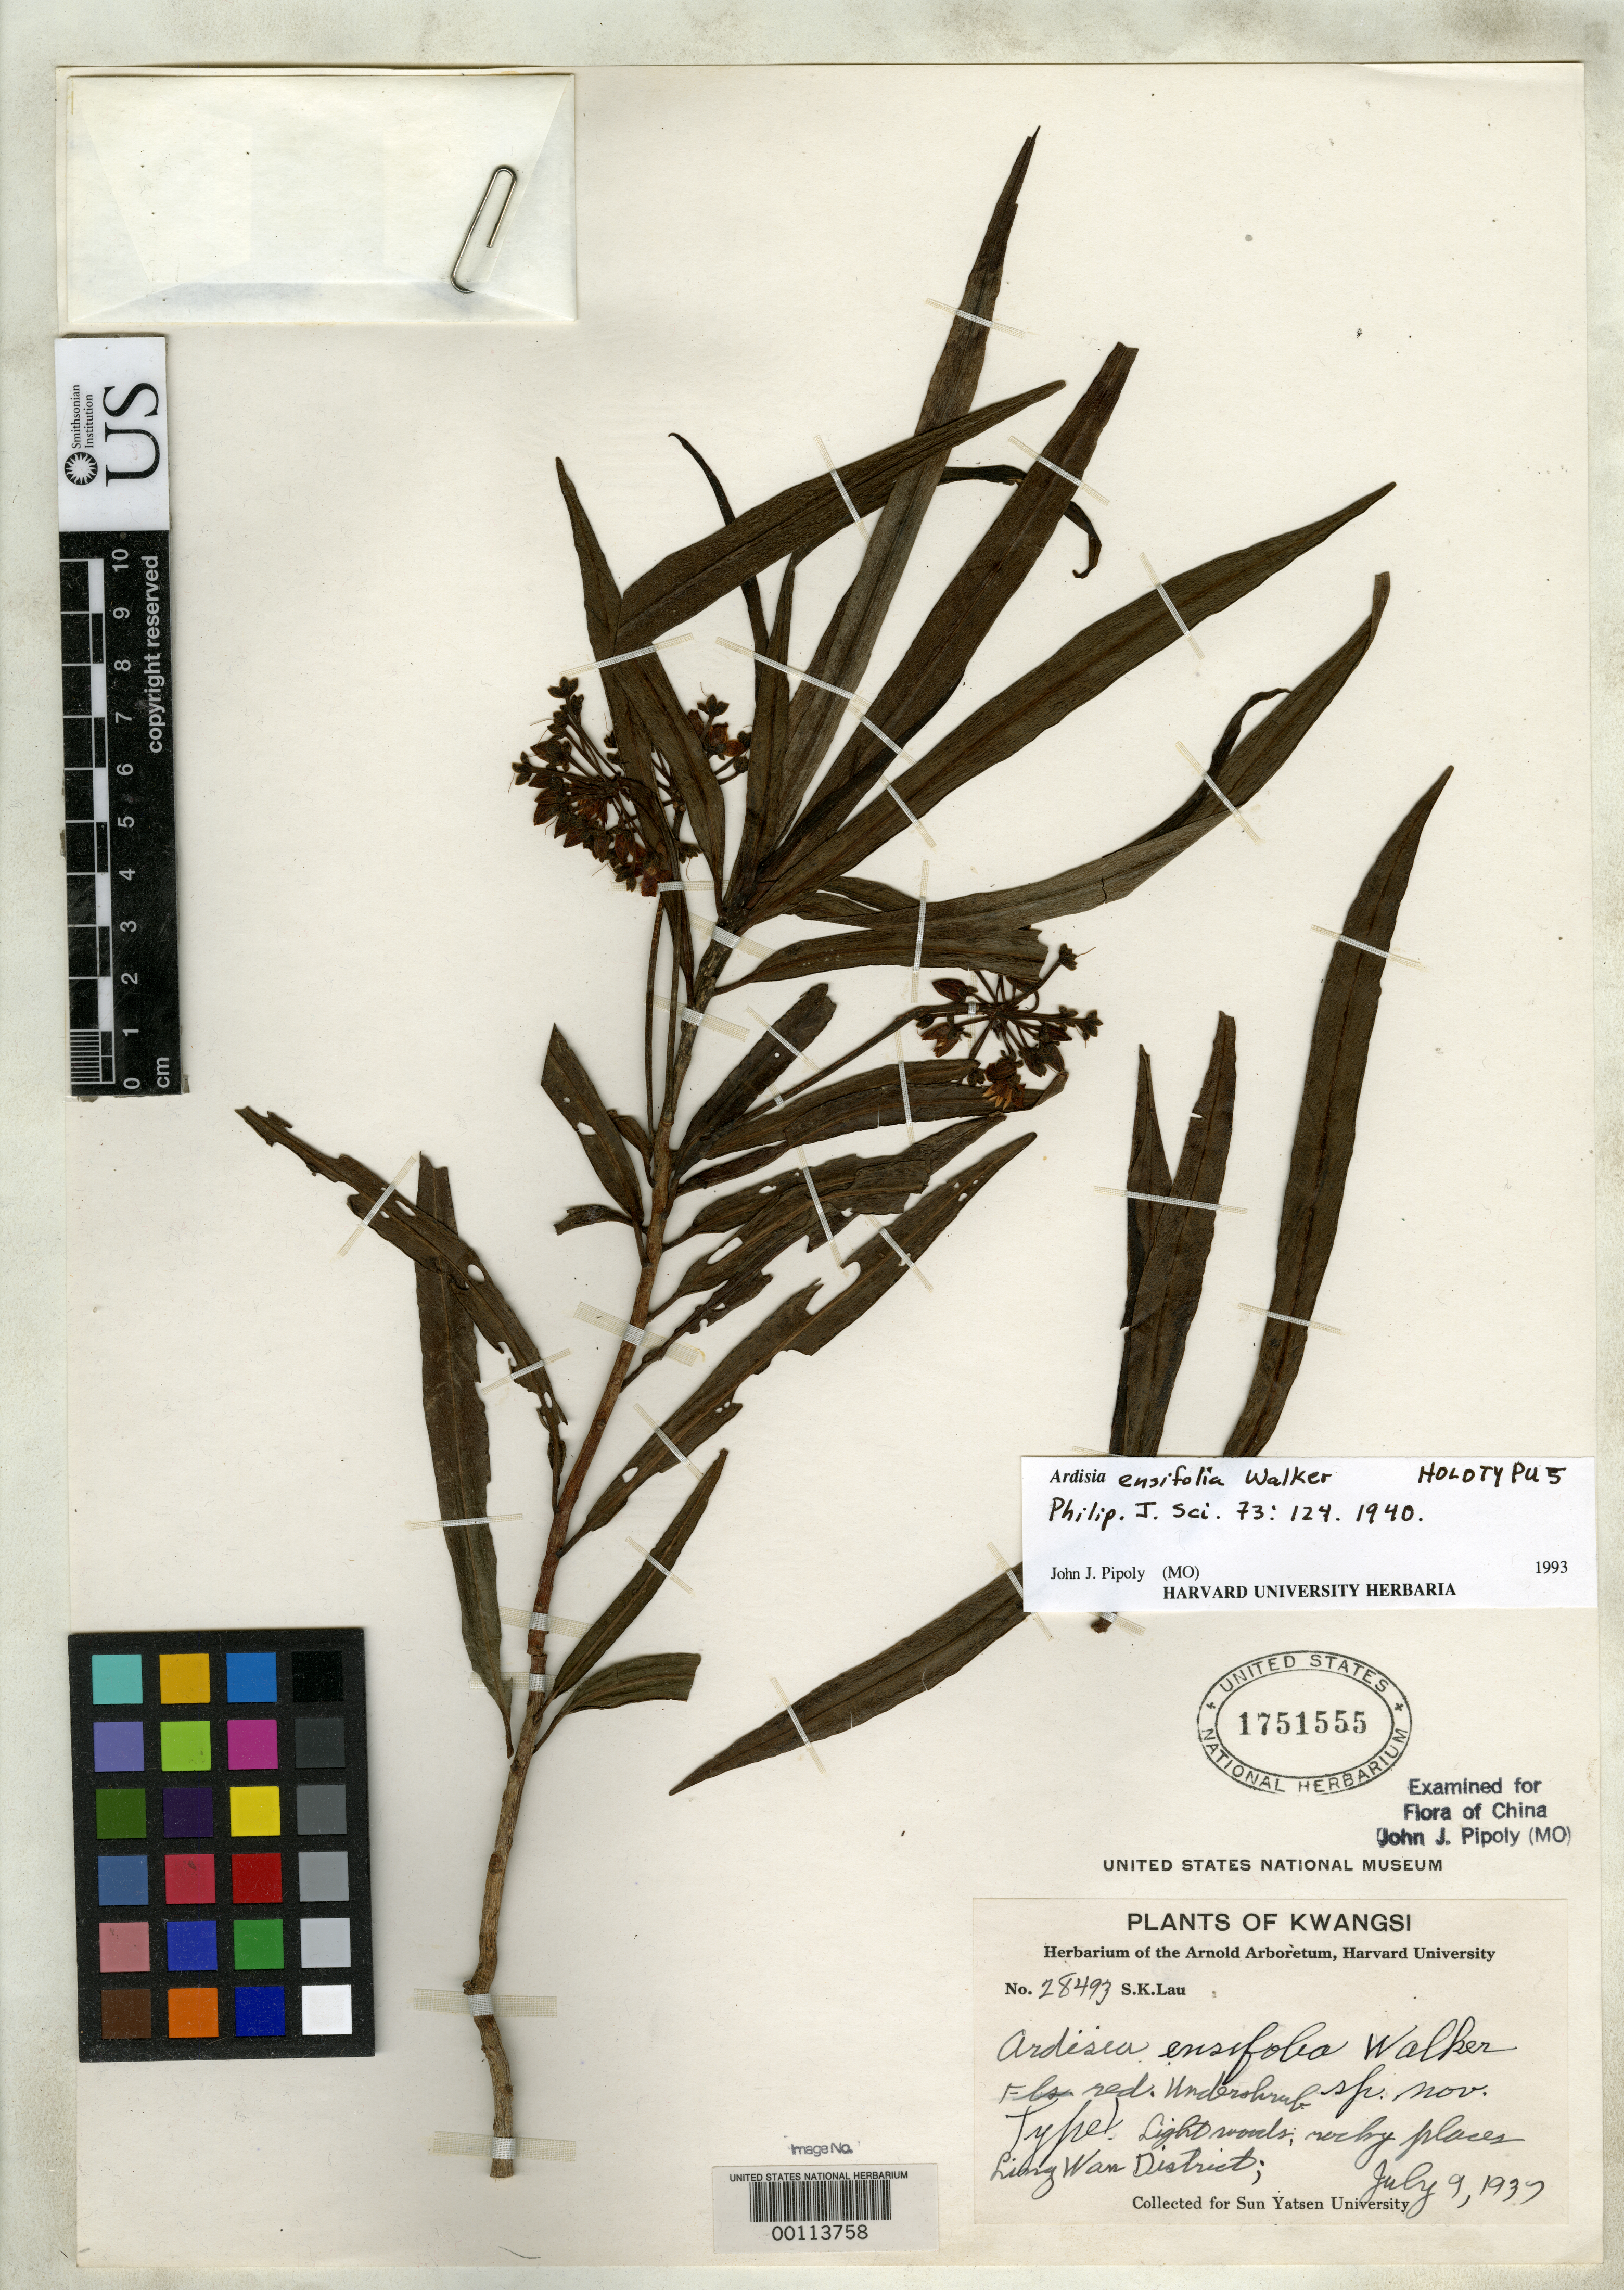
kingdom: Plantae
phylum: Tracheophyta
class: Magnoliopsida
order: Ericales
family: Primulaceae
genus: Ardisia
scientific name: Ardisia ensifolia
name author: E. Walker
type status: Holotype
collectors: S. K. Lau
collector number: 28493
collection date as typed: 09 Jul 1937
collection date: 1937-07-09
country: China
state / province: Guangxi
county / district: Lin Wan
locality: Ling Wan District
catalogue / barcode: US 1751555